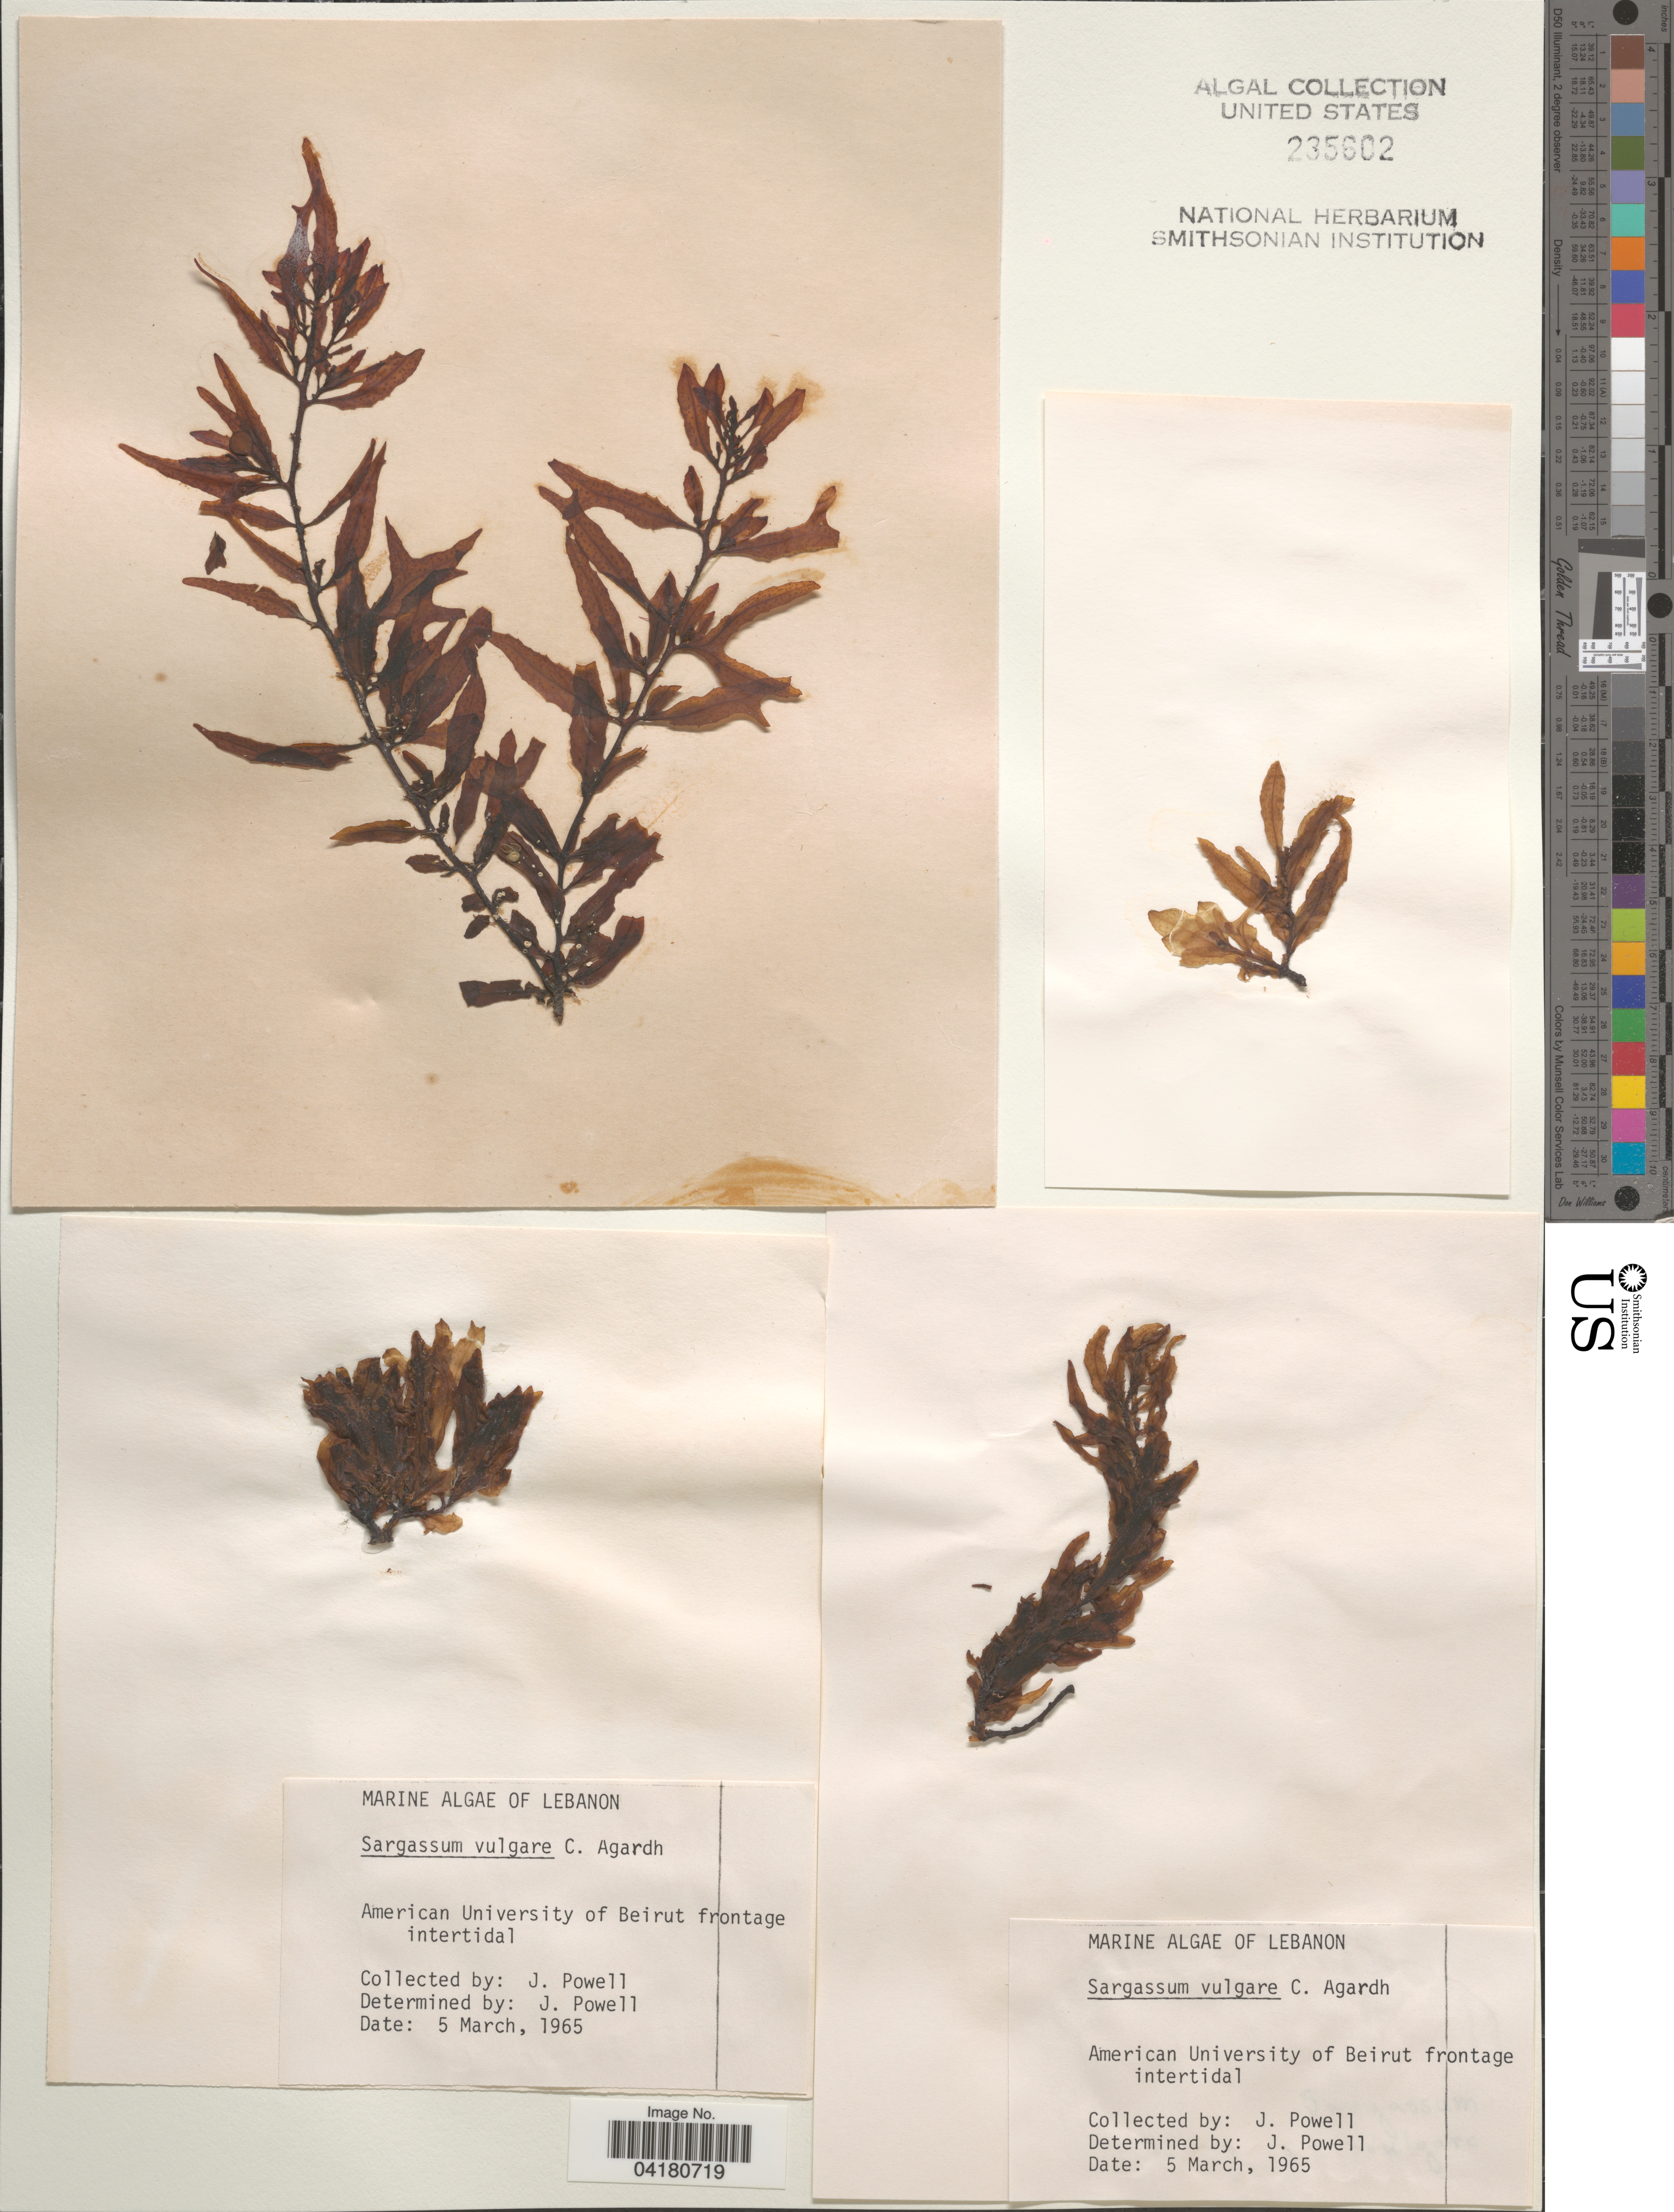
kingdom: Chromista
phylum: Ochrophyta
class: Phaeophyceae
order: Fucales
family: Sargassaceae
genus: Sargassum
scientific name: Sargassum vulgare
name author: C. Agardh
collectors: J. Powell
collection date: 1965-03-05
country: Lebanon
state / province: Beyrouth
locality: American University of Beirut frontage intertidal.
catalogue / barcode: US 235602